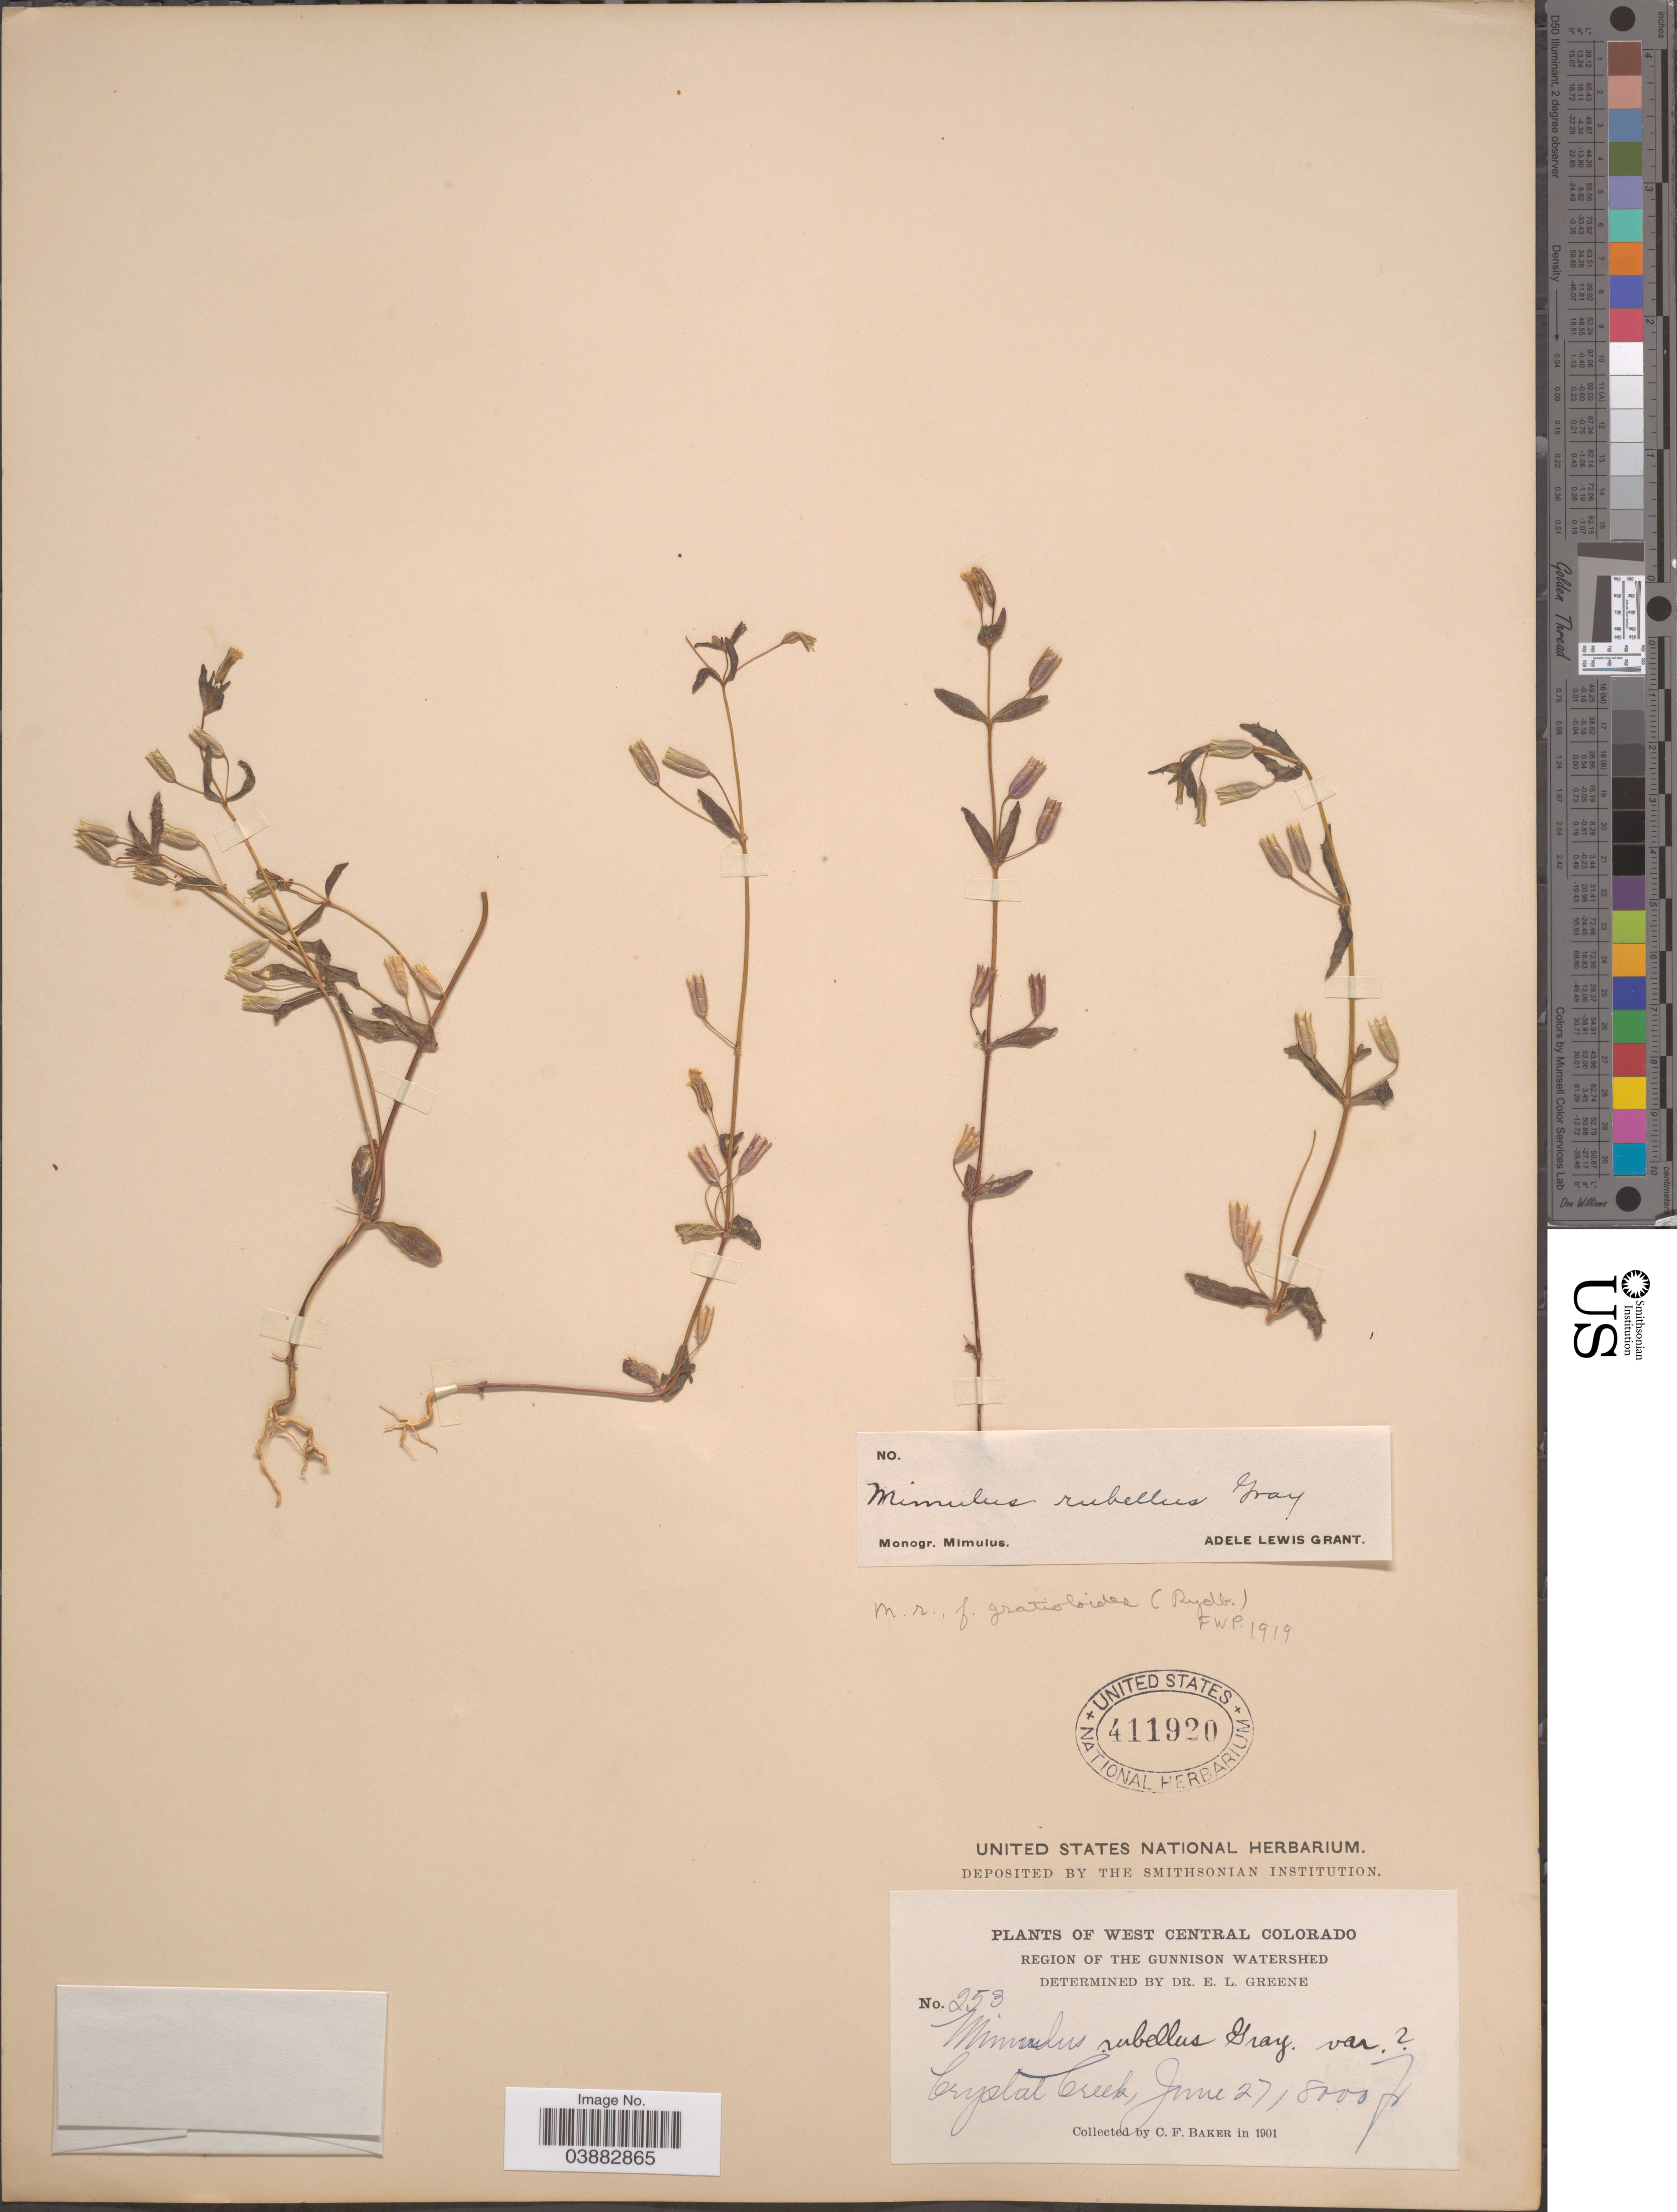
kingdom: Plantae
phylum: Tracheophyta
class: Magnoliopsida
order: Lamiales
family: Phrymaceae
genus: Mimulus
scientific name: Mimulus rubellus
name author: A. Gray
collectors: C. F. Baker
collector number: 253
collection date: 1901-06-27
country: United States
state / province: Colorado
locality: West Central Colorado. Region of the Gunnison Watershed. Crystal Creek.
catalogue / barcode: US 411920